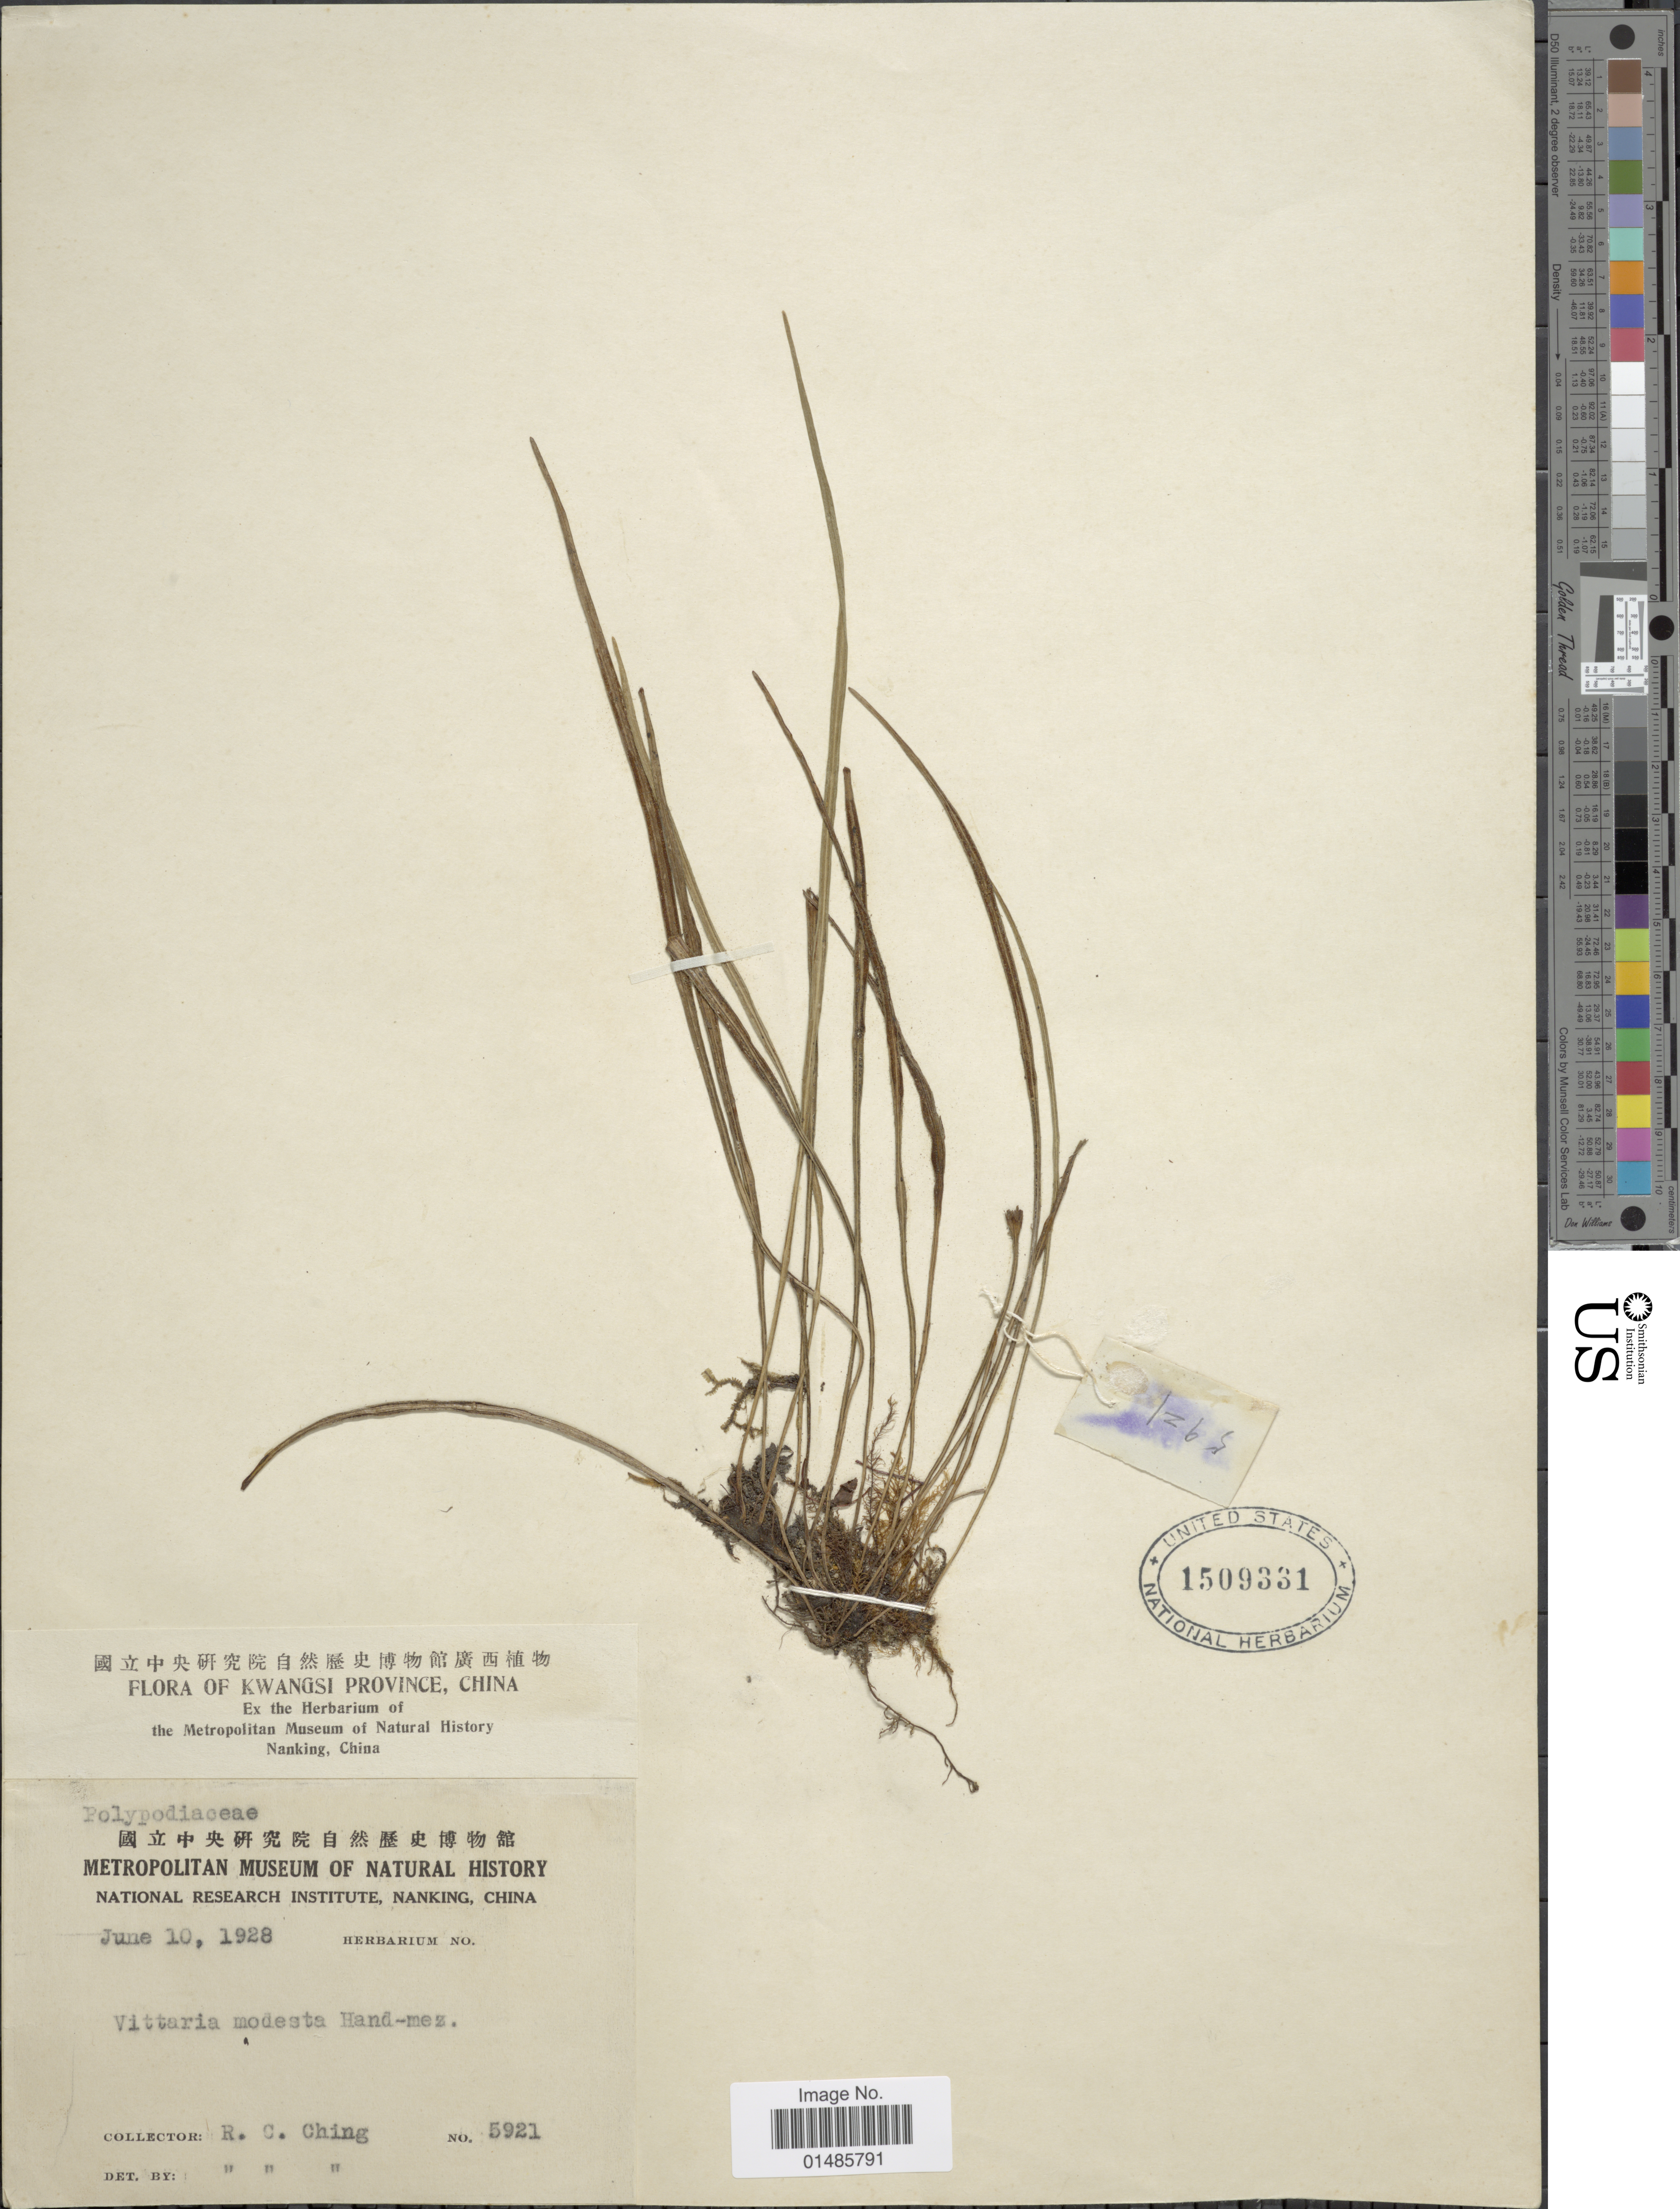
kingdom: Plantae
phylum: Tracheophyta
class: Polypodiopsida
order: Polypodiales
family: Pteridaceae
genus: Haplopteris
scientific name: Haplopteris modesta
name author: (Hand.-Mazz.) E.H. Crane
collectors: R. C. Ching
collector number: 5921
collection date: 1928-06-10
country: China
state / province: Guangxi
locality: Kwangsi Province.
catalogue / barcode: US 1509331